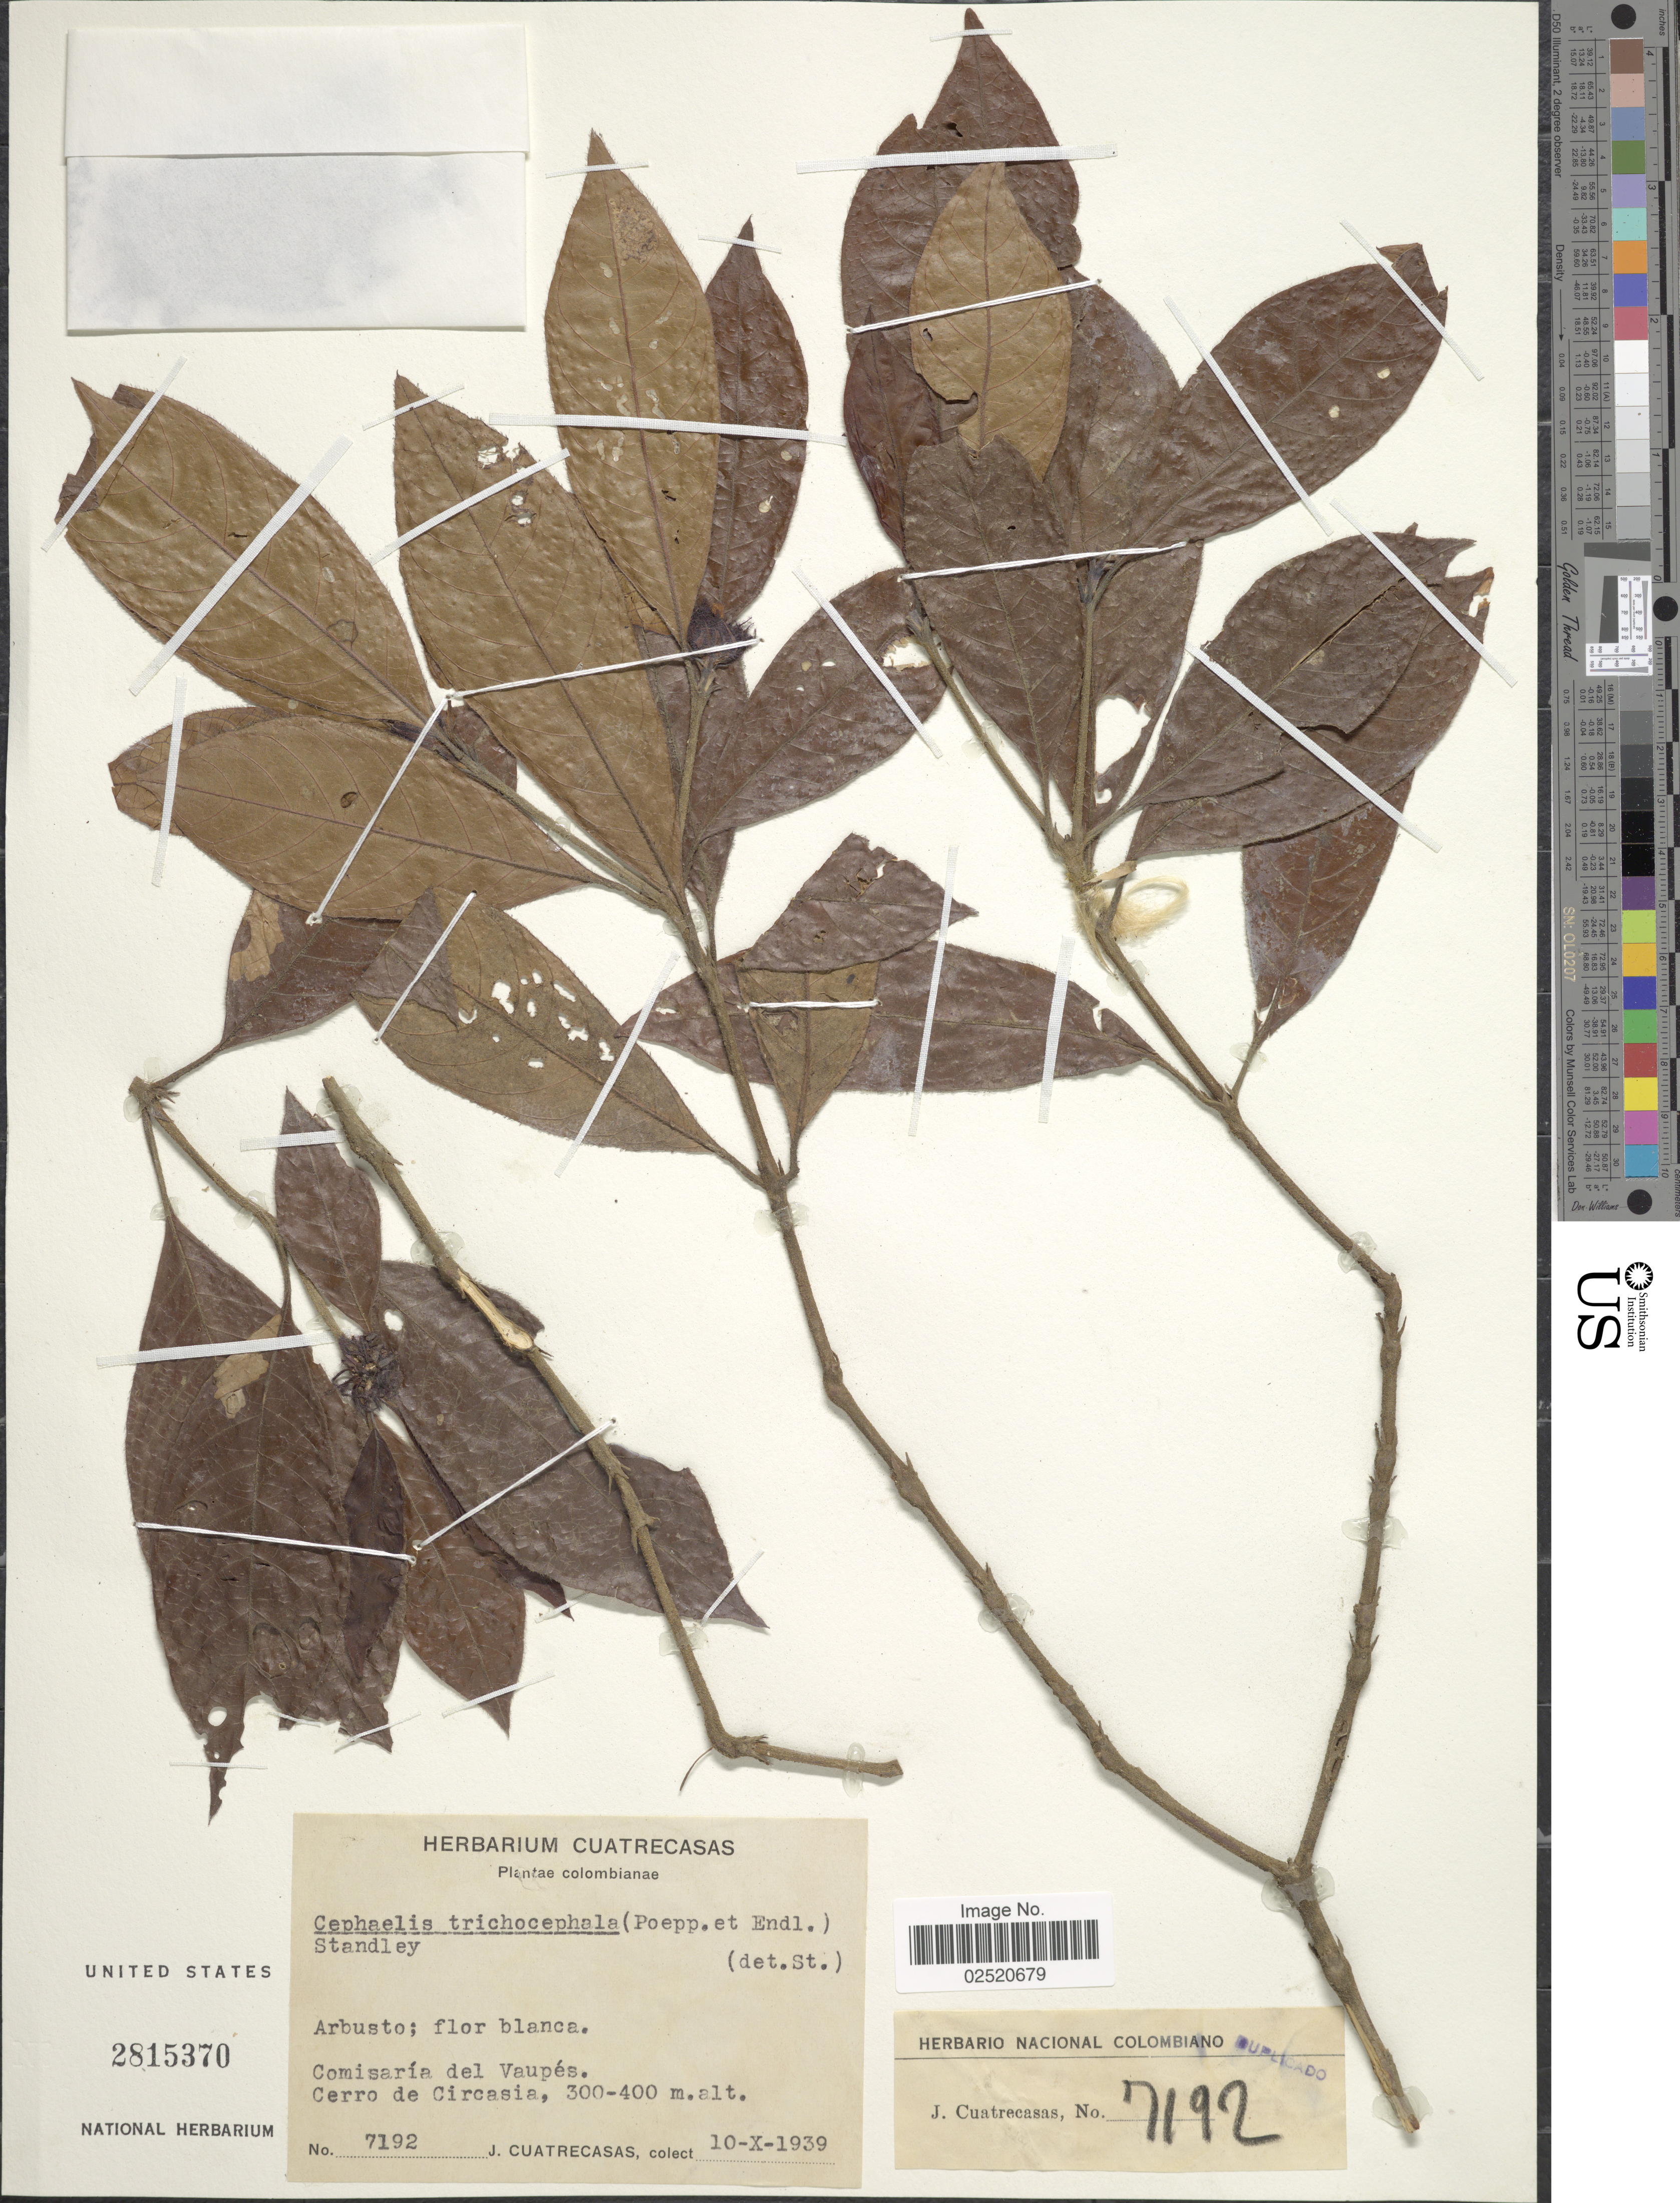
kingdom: Plantae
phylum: Tracheophyta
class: Magnoliopsida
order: Gentianales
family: Rubiaceae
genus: Psychotria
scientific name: Psychotria sp.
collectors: J. Cuatrecasas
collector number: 7192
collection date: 1939-10-10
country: Colombia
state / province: Vaupés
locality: Cerro de Circasia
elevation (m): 300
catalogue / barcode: US 2815370